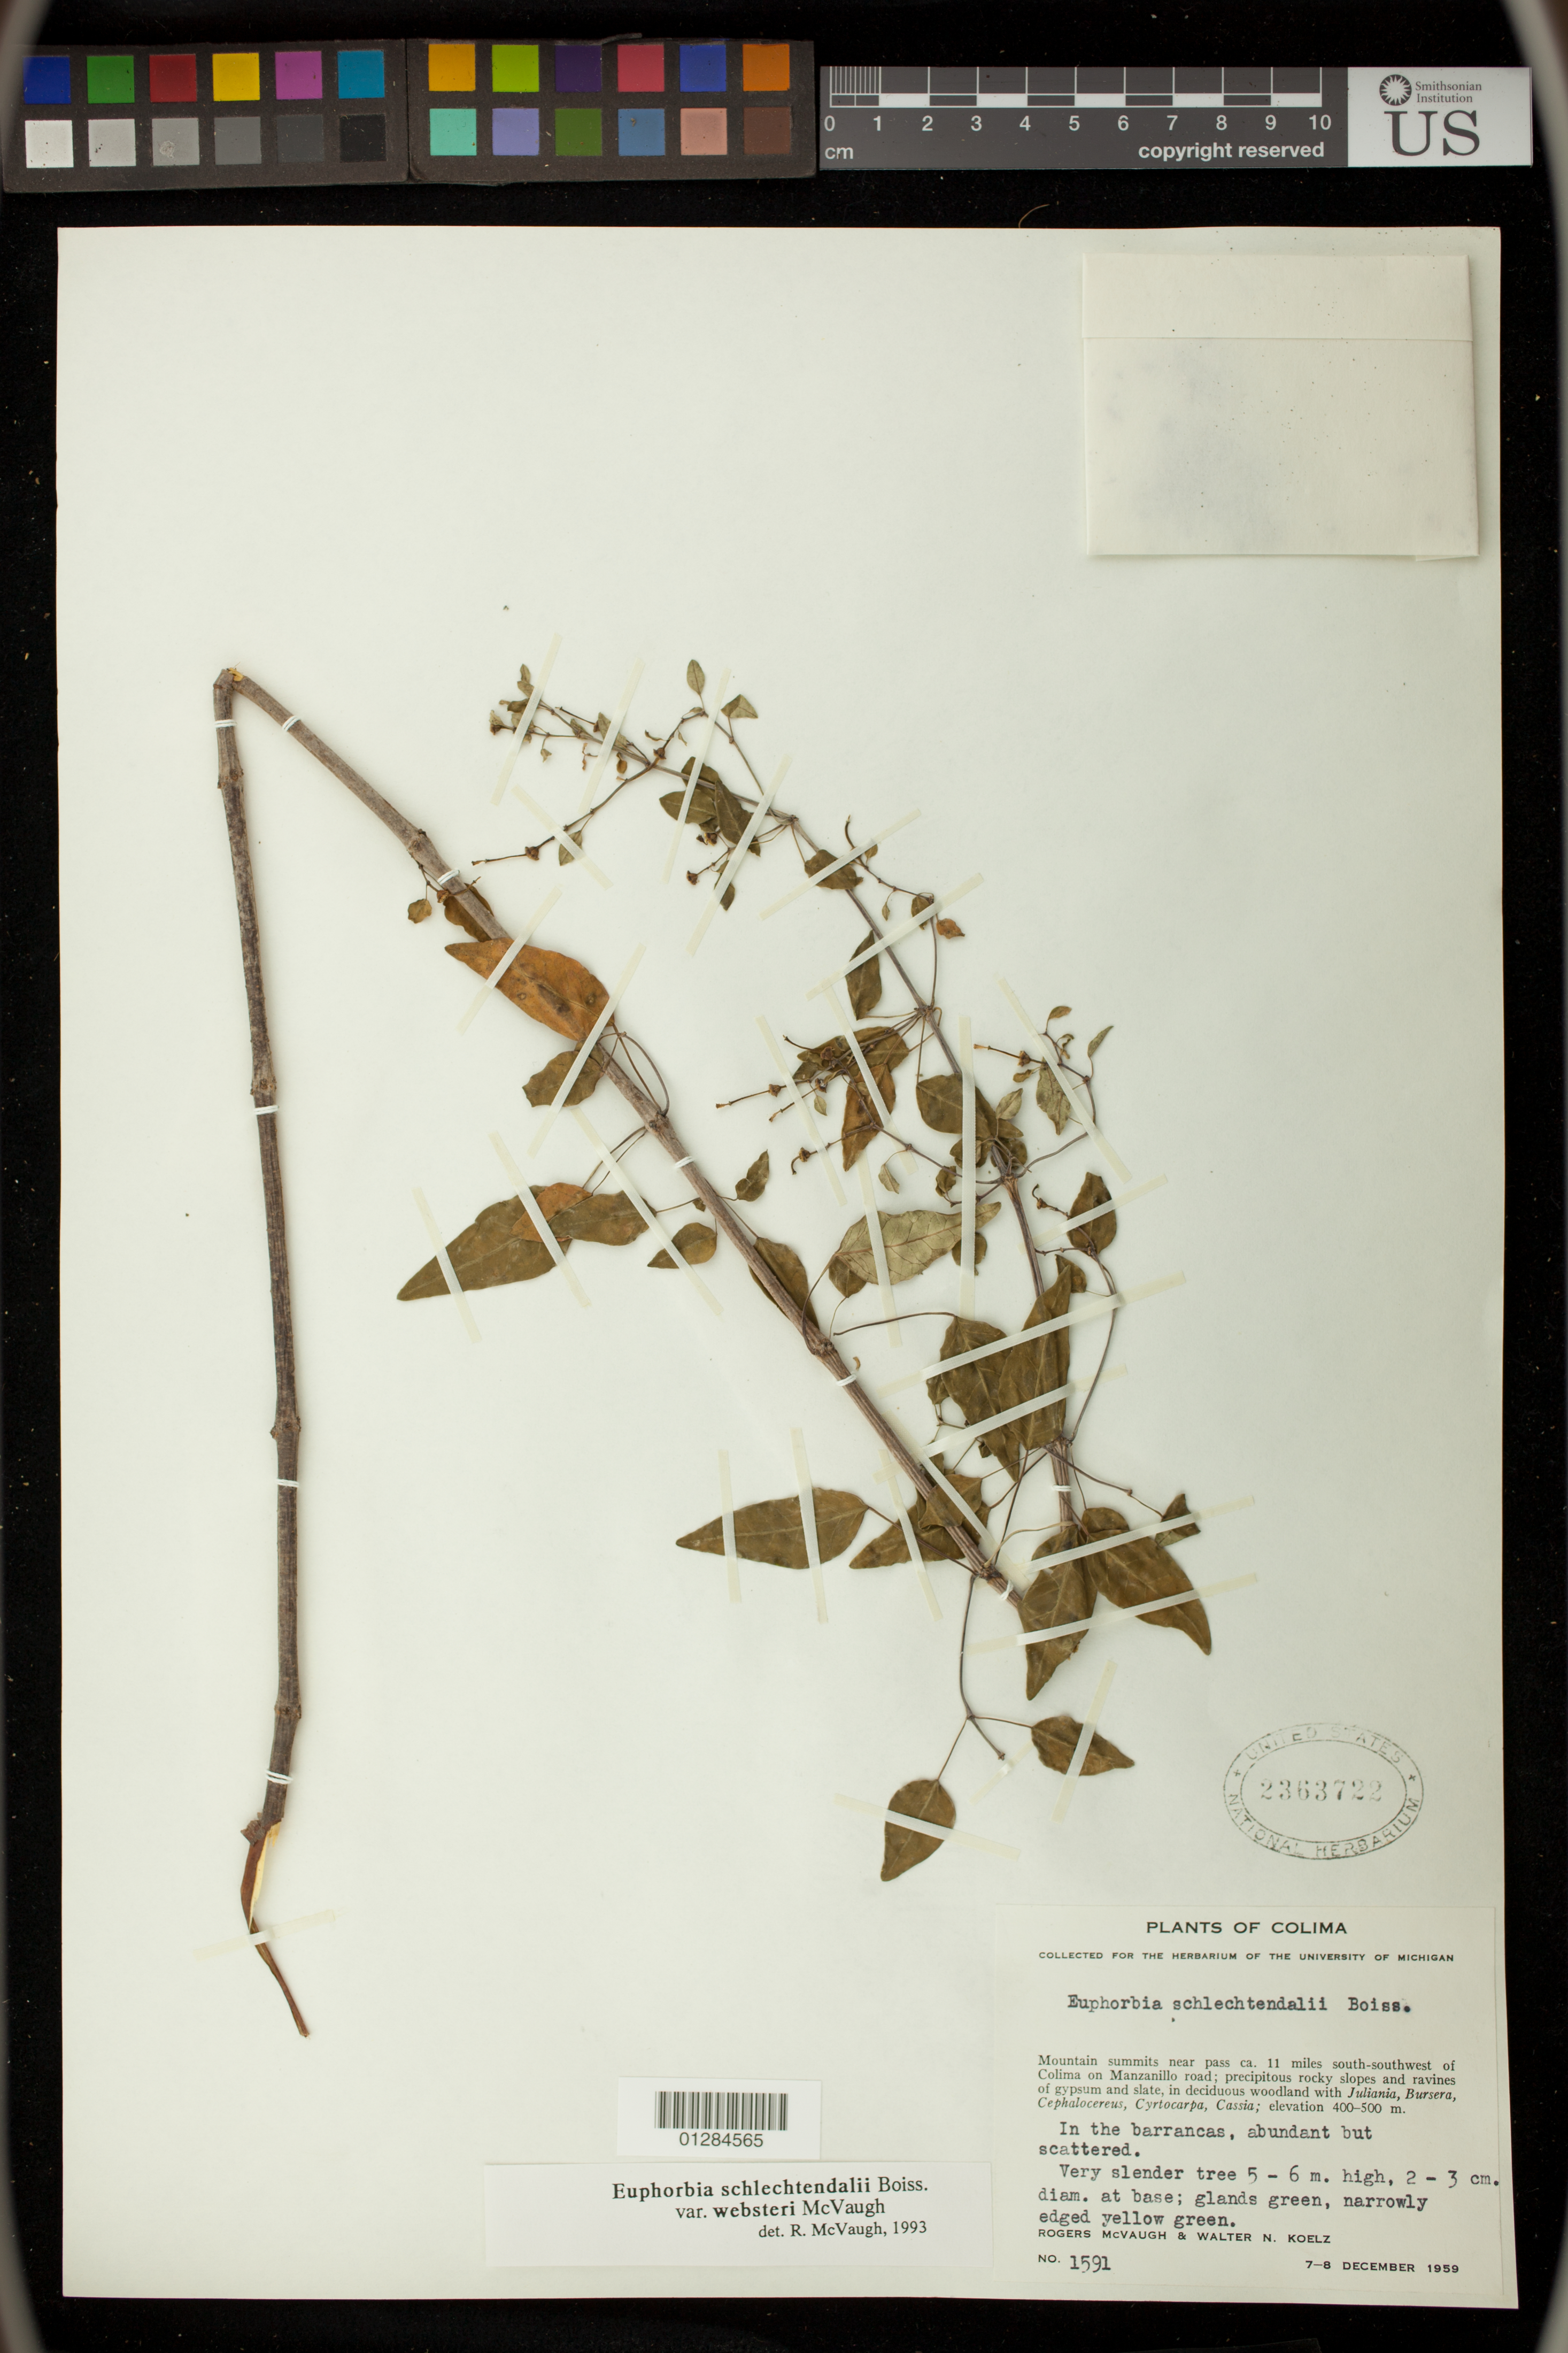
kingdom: Plantae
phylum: Tracheophyta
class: Magnoliopsida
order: Malpighiales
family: Euphorbiaceae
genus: Euphorbia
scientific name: Euphorbia schlechtendalii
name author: Boiss.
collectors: R. McVaugh & W. N. Koelz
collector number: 1591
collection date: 1959-12-07/1959-12-08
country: Mexico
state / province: Colima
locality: Ca. 11 miles SSW of Colima on Manzanillo Road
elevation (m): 400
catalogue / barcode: US 2363722